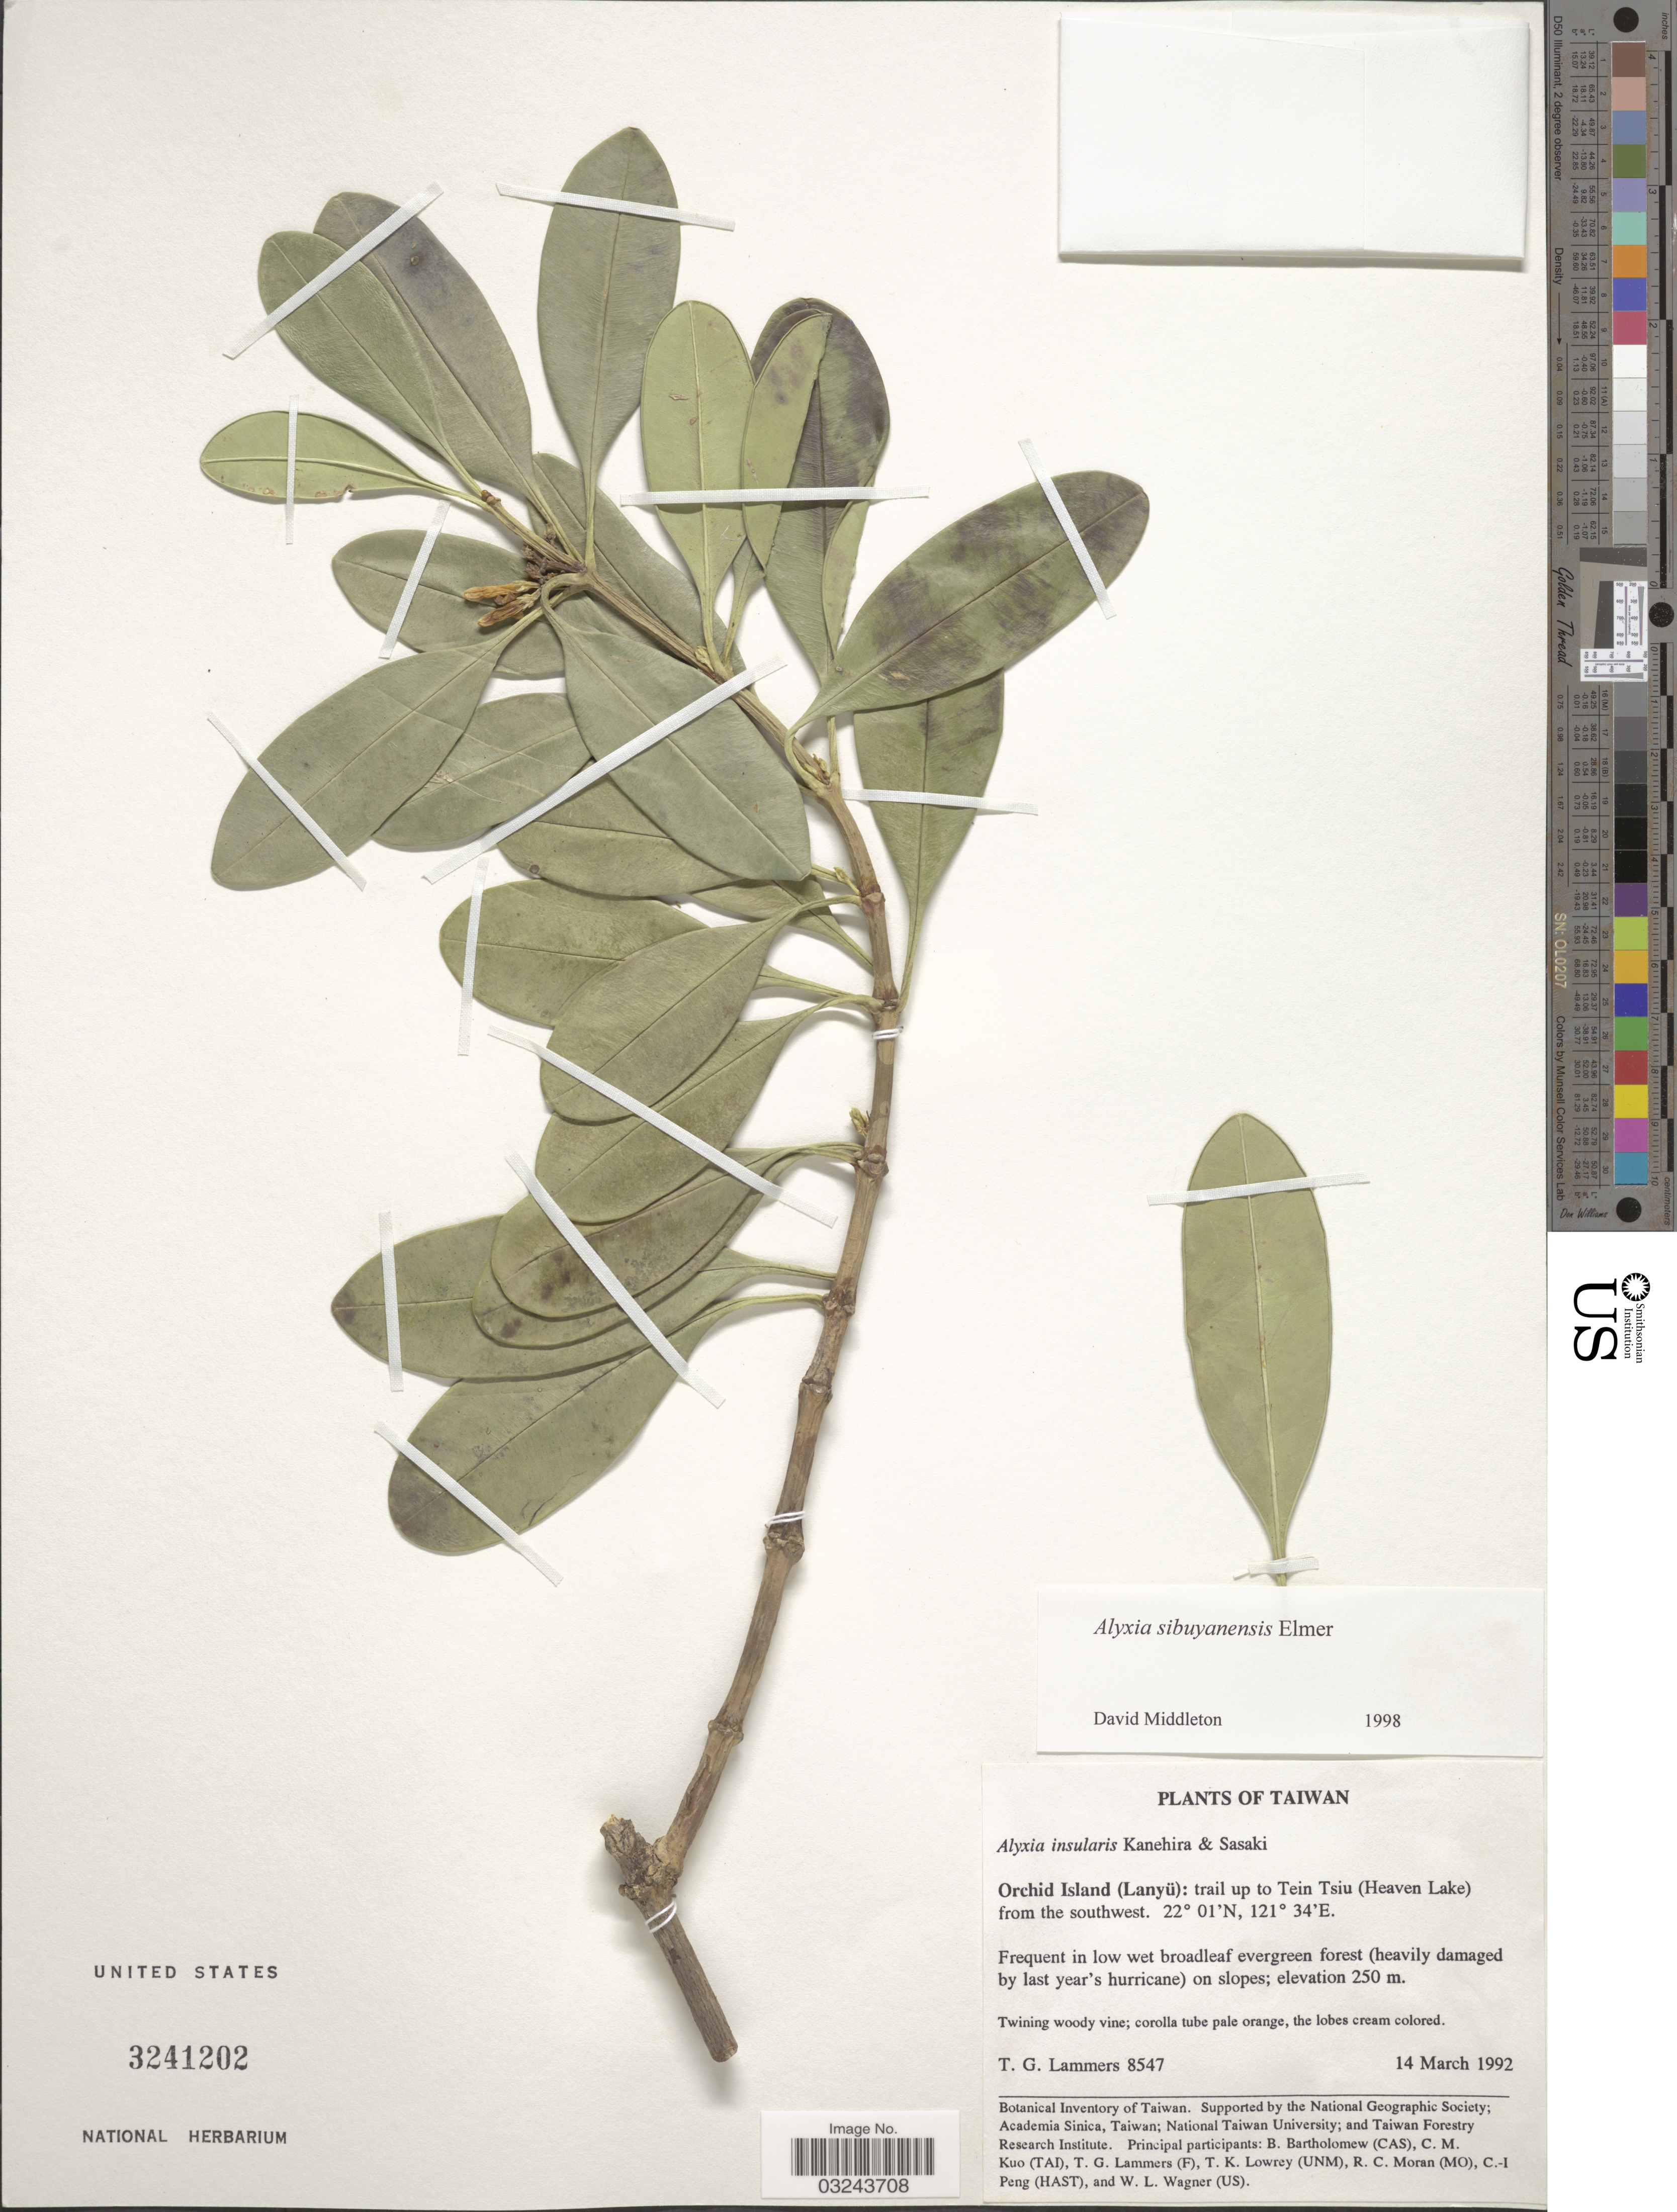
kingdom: Plantae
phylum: Tracheophyta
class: Magnoliopsida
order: Gentianales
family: Apocynaceae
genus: Alyxia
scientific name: Alyxia sibuyanensis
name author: Elmer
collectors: T. Lammers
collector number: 8547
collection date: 1992-03-14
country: Taiwan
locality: Orchid Island (Lanyü): trail up to Tein Tsiu (Heaven Lake) from the southwest.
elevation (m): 250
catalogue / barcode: US 3241202